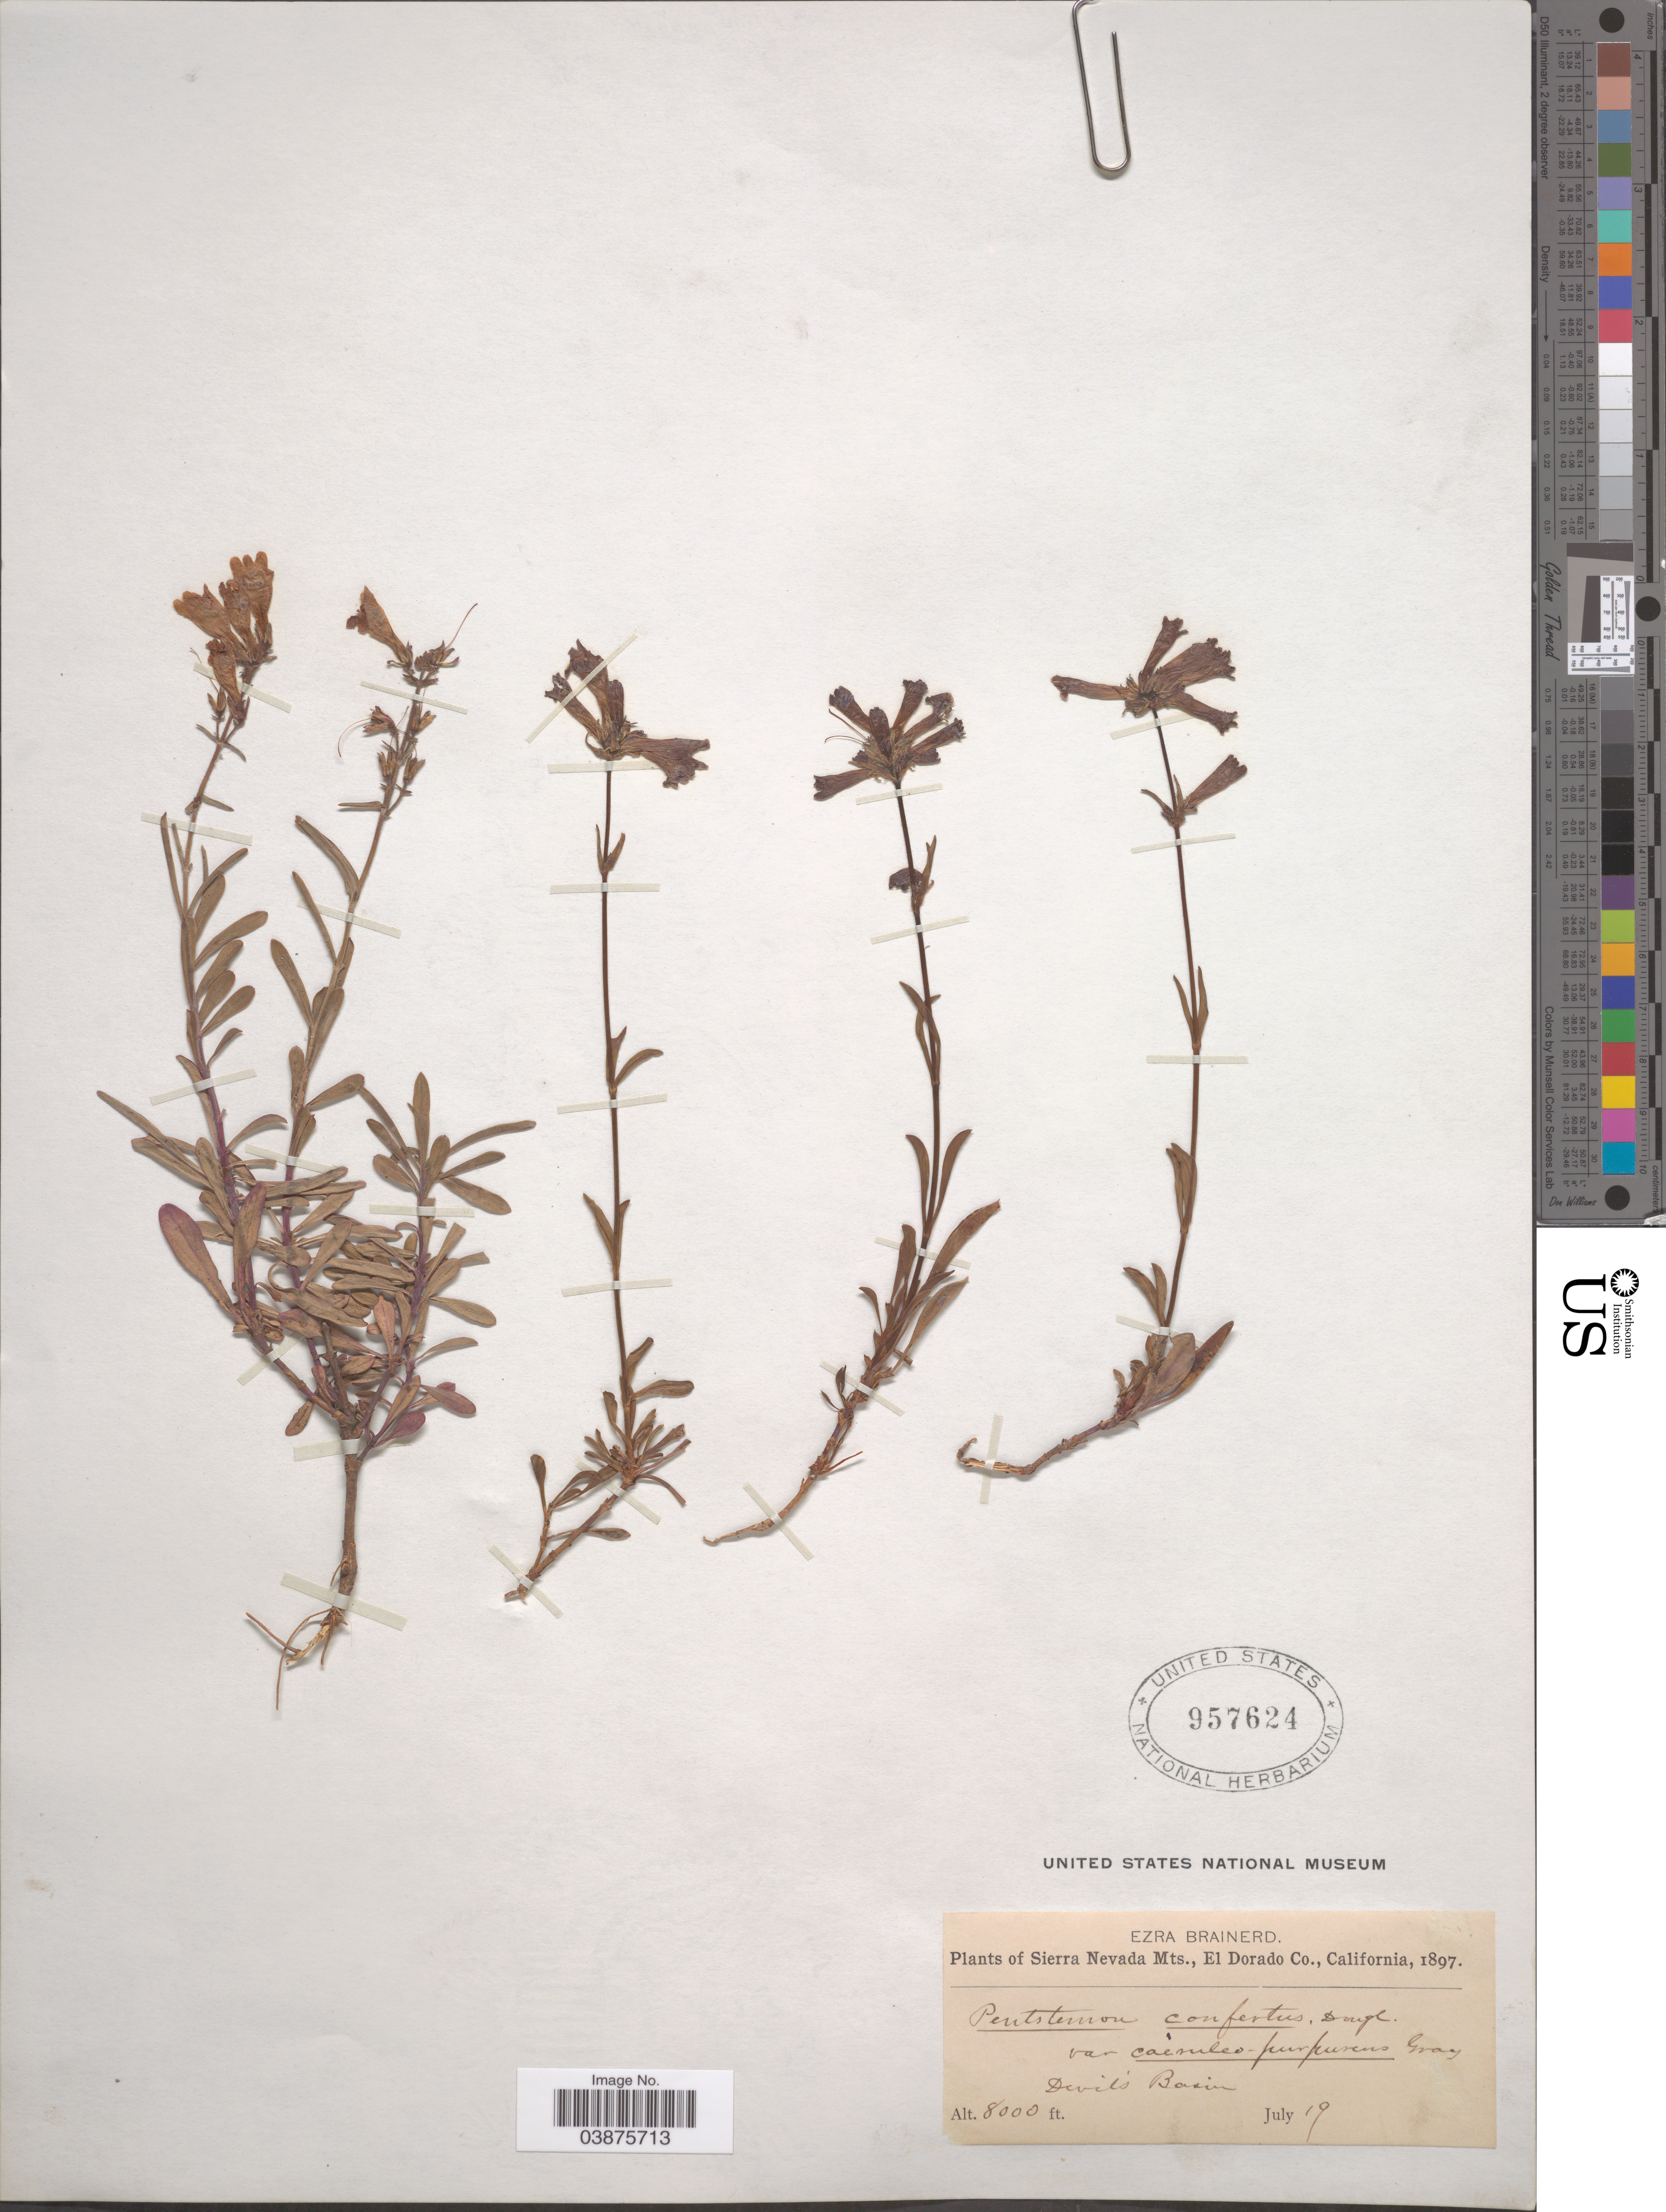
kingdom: Plantae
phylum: Tracheophyta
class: Magnoliopsida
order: Lamiales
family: Plantaginaceae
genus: Penstemon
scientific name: Penstemon heterodoxus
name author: A. Gray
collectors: E. Brainerd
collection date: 1897-07-19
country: United States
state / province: California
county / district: El Dorado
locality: Sierra Nevada Mts., El Dorado Co. Devil's Basin.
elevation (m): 2438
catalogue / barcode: US 957624